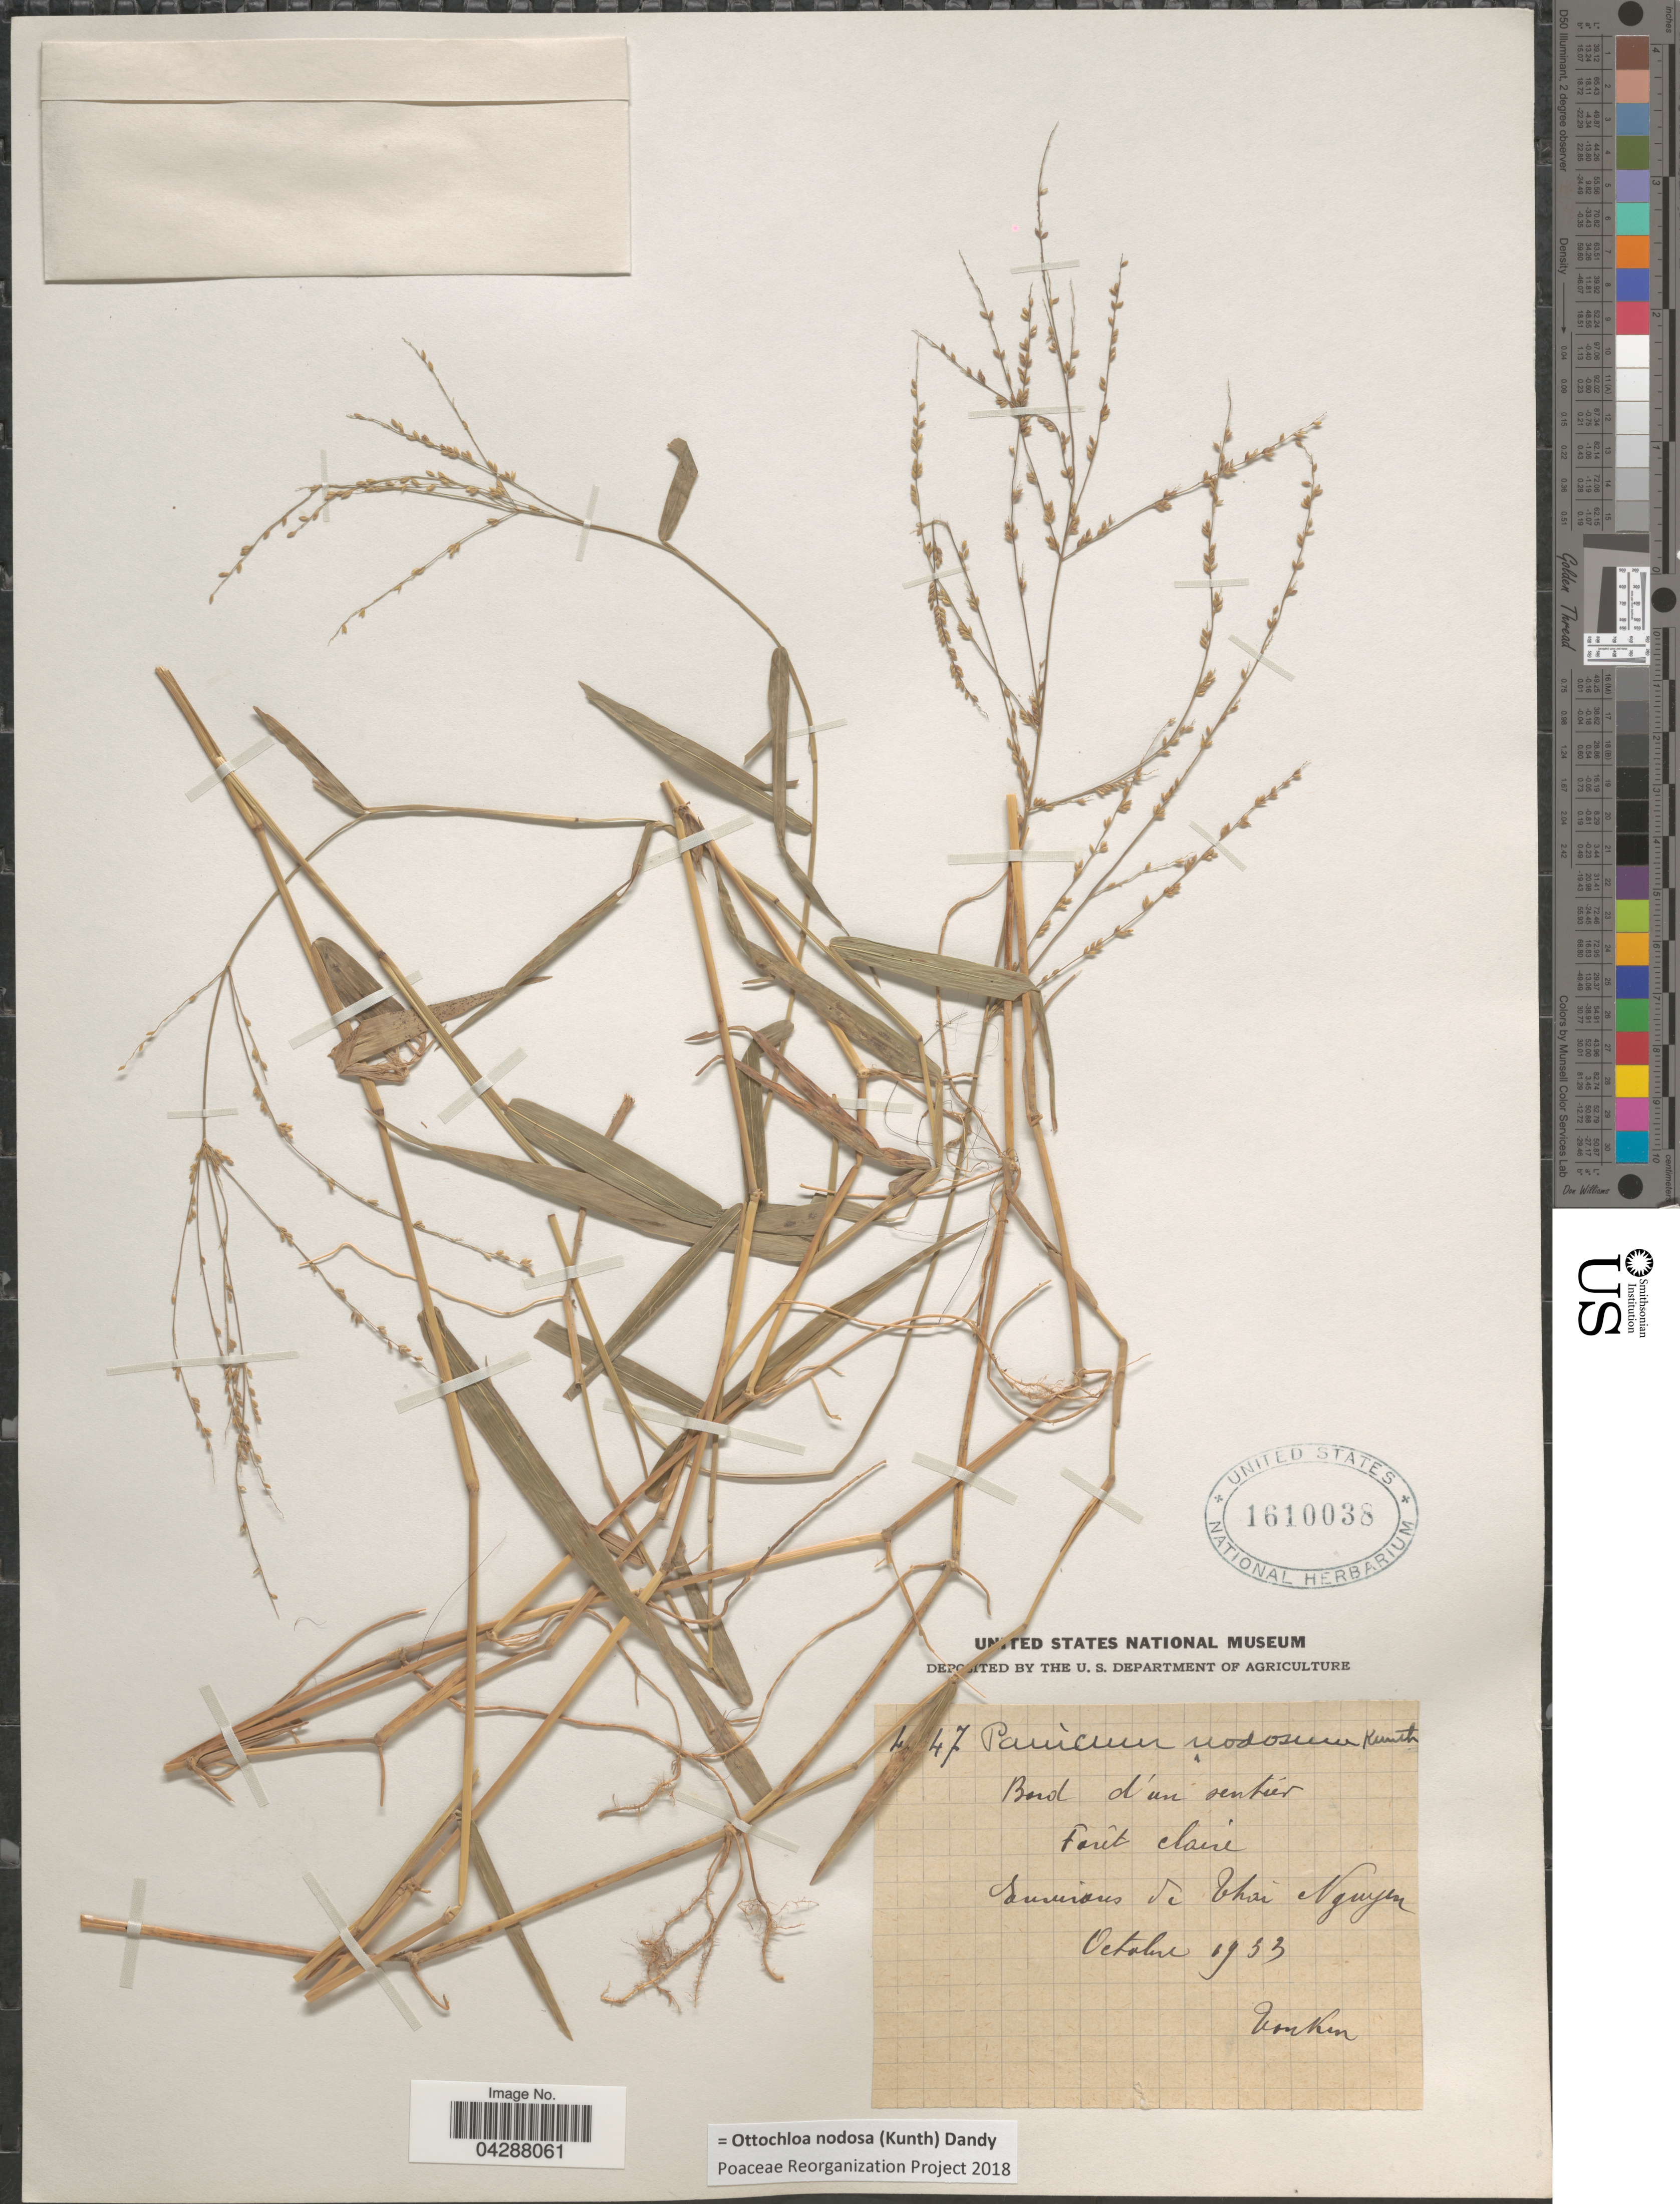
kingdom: Plantae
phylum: Tracheophyta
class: Liliopsida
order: Poales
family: Poaceae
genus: Ottochloa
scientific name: Ottochloa nodosa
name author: (Kunth) Dandy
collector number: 4!47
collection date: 1933-10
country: Vietnam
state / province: Thai Nguyen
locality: Bord d'un sentier. Forêt claire. Environs de Thai Nguyen. Tonkin.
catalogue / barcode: US 1610038